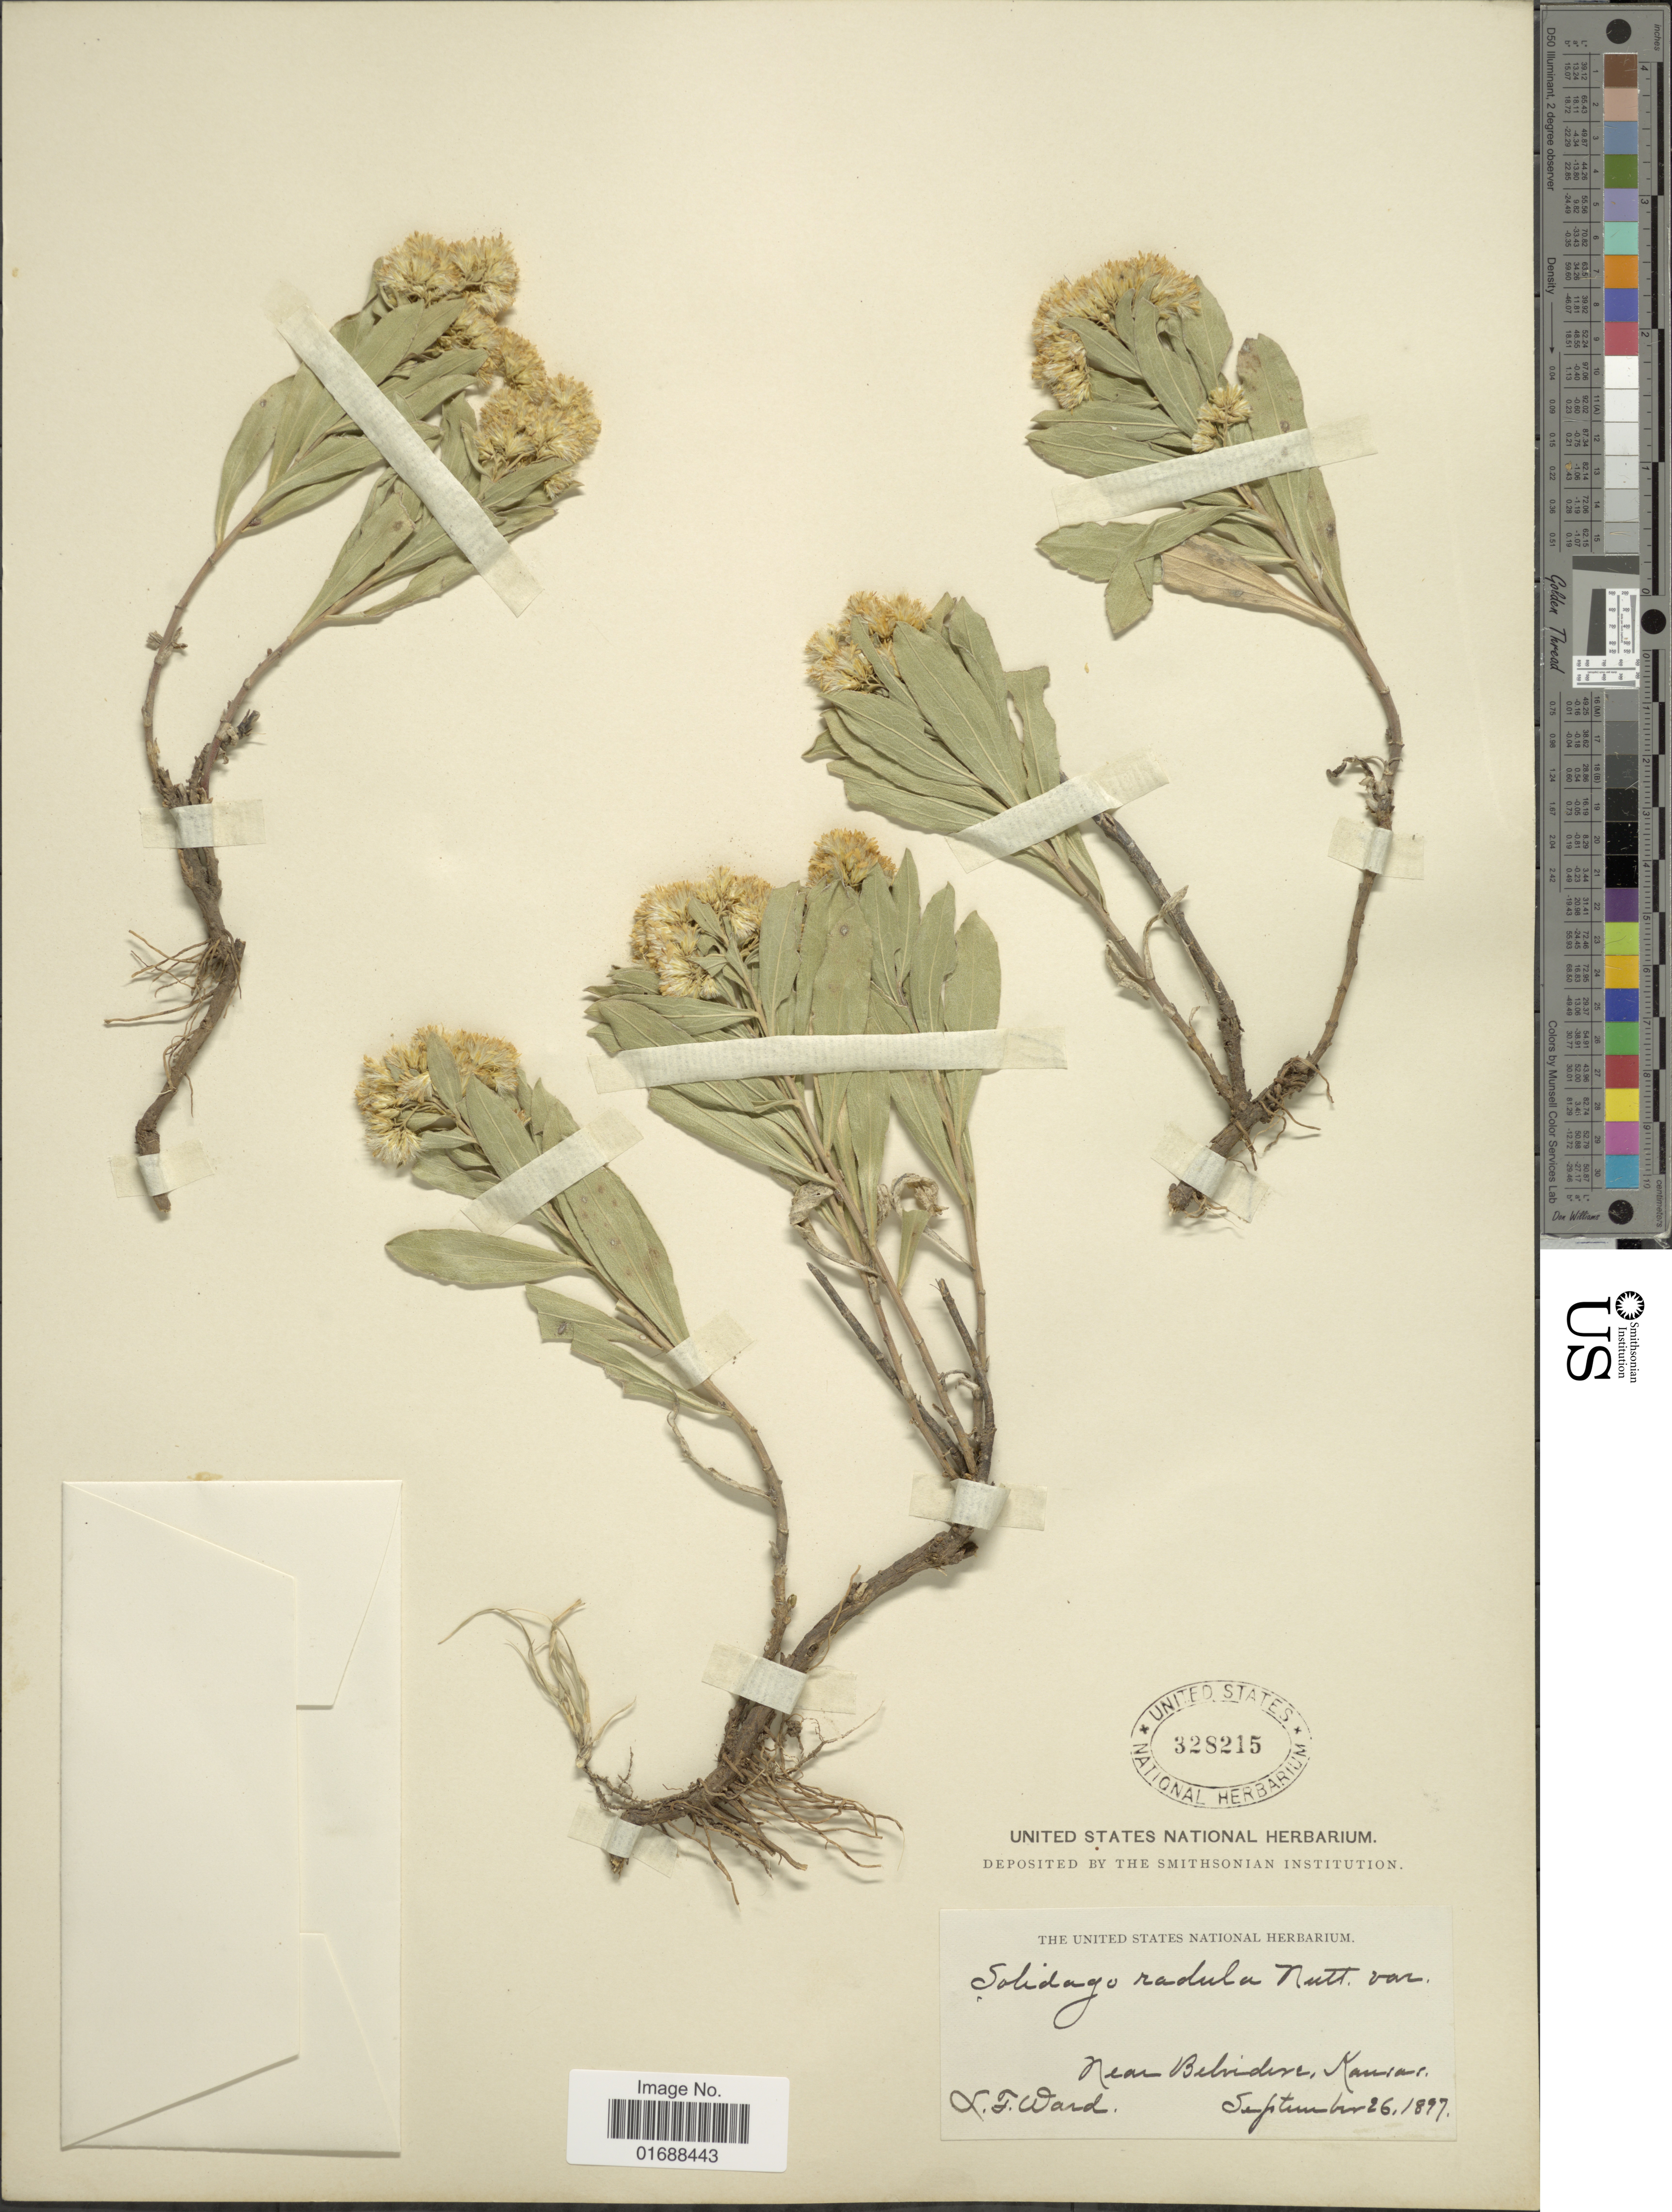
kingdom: Plantae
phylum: Tracheophyta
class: Magnoliopsida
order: Asterales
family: Asteraceae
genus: Solidago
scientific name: Solidago mollis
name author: Bartl.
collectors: L. Ward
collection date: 1897-09-26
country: United States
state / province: Kansas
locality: Near Belvidire, Kansas.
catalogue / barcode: US 328215